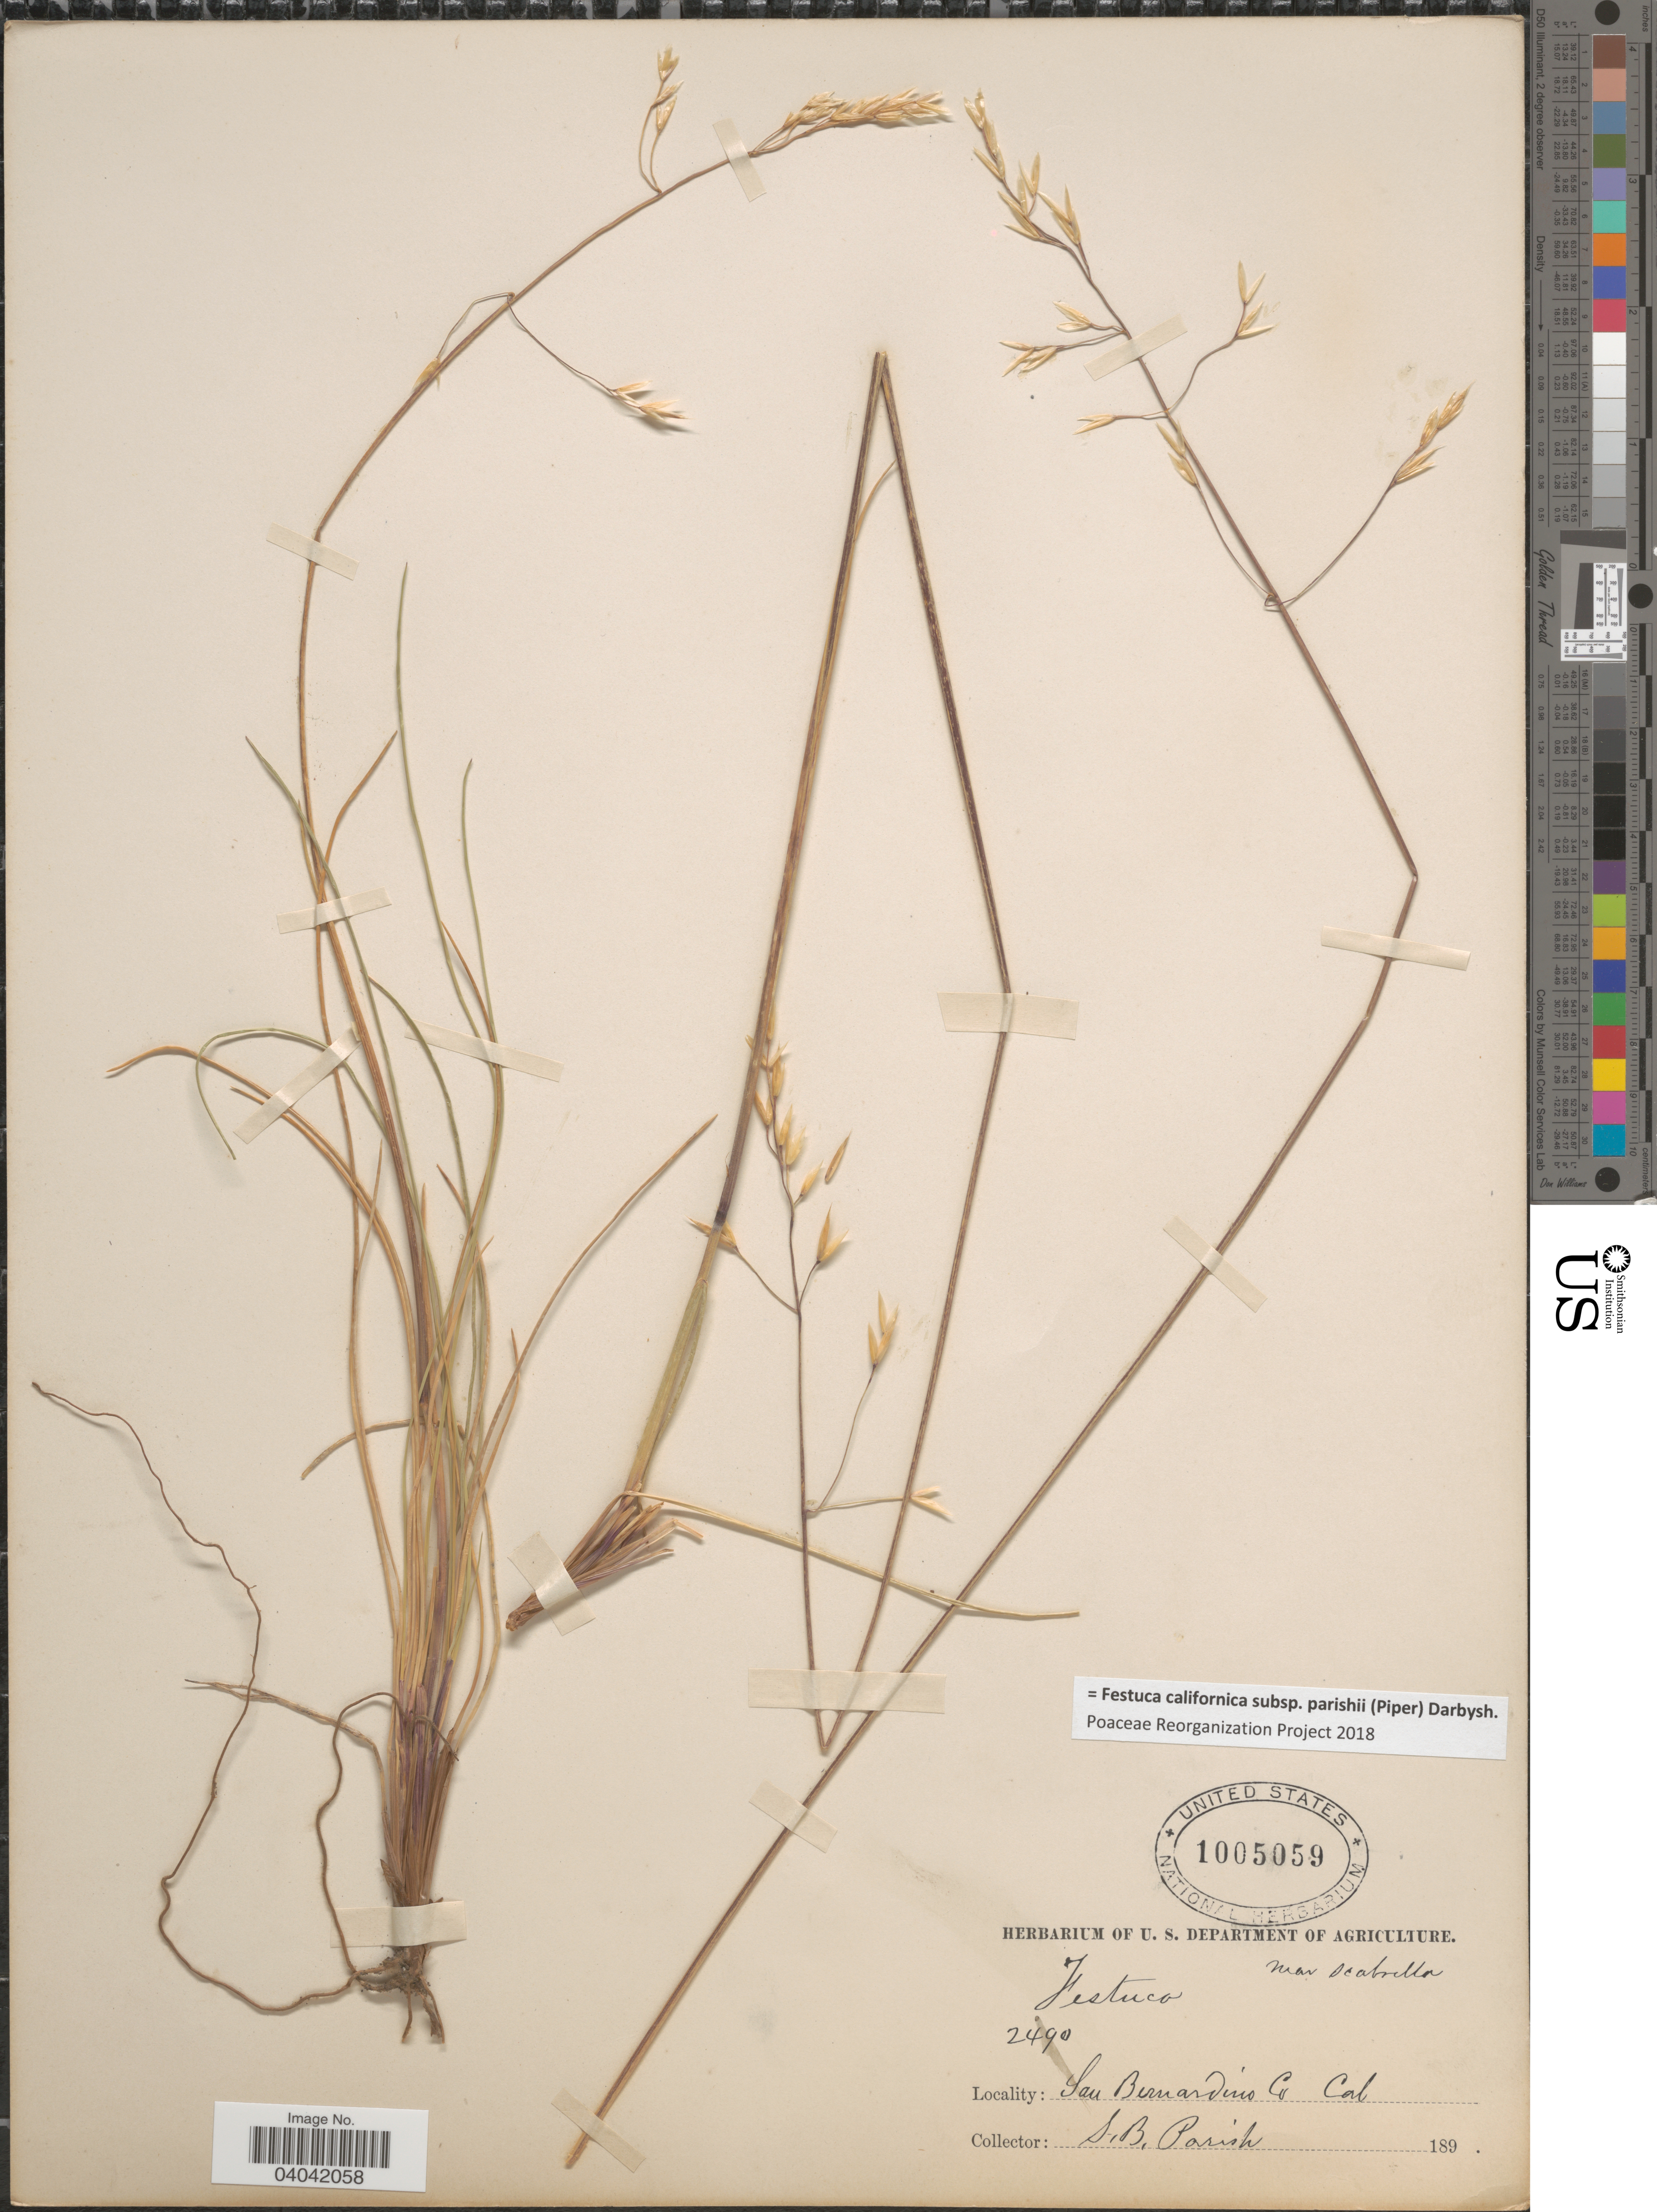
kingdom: Plantae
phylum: Tracheophyta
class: Liliopsida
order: Poales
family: Poaceae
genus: Festuca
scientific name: Festuca californica var. parishii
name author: (Piper) Hitchc.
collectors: S. B. Parish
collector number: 2490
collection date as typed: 189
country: United States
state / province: California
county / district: San Bernardino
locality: San Bernardino Co.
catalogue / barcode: US 1005059